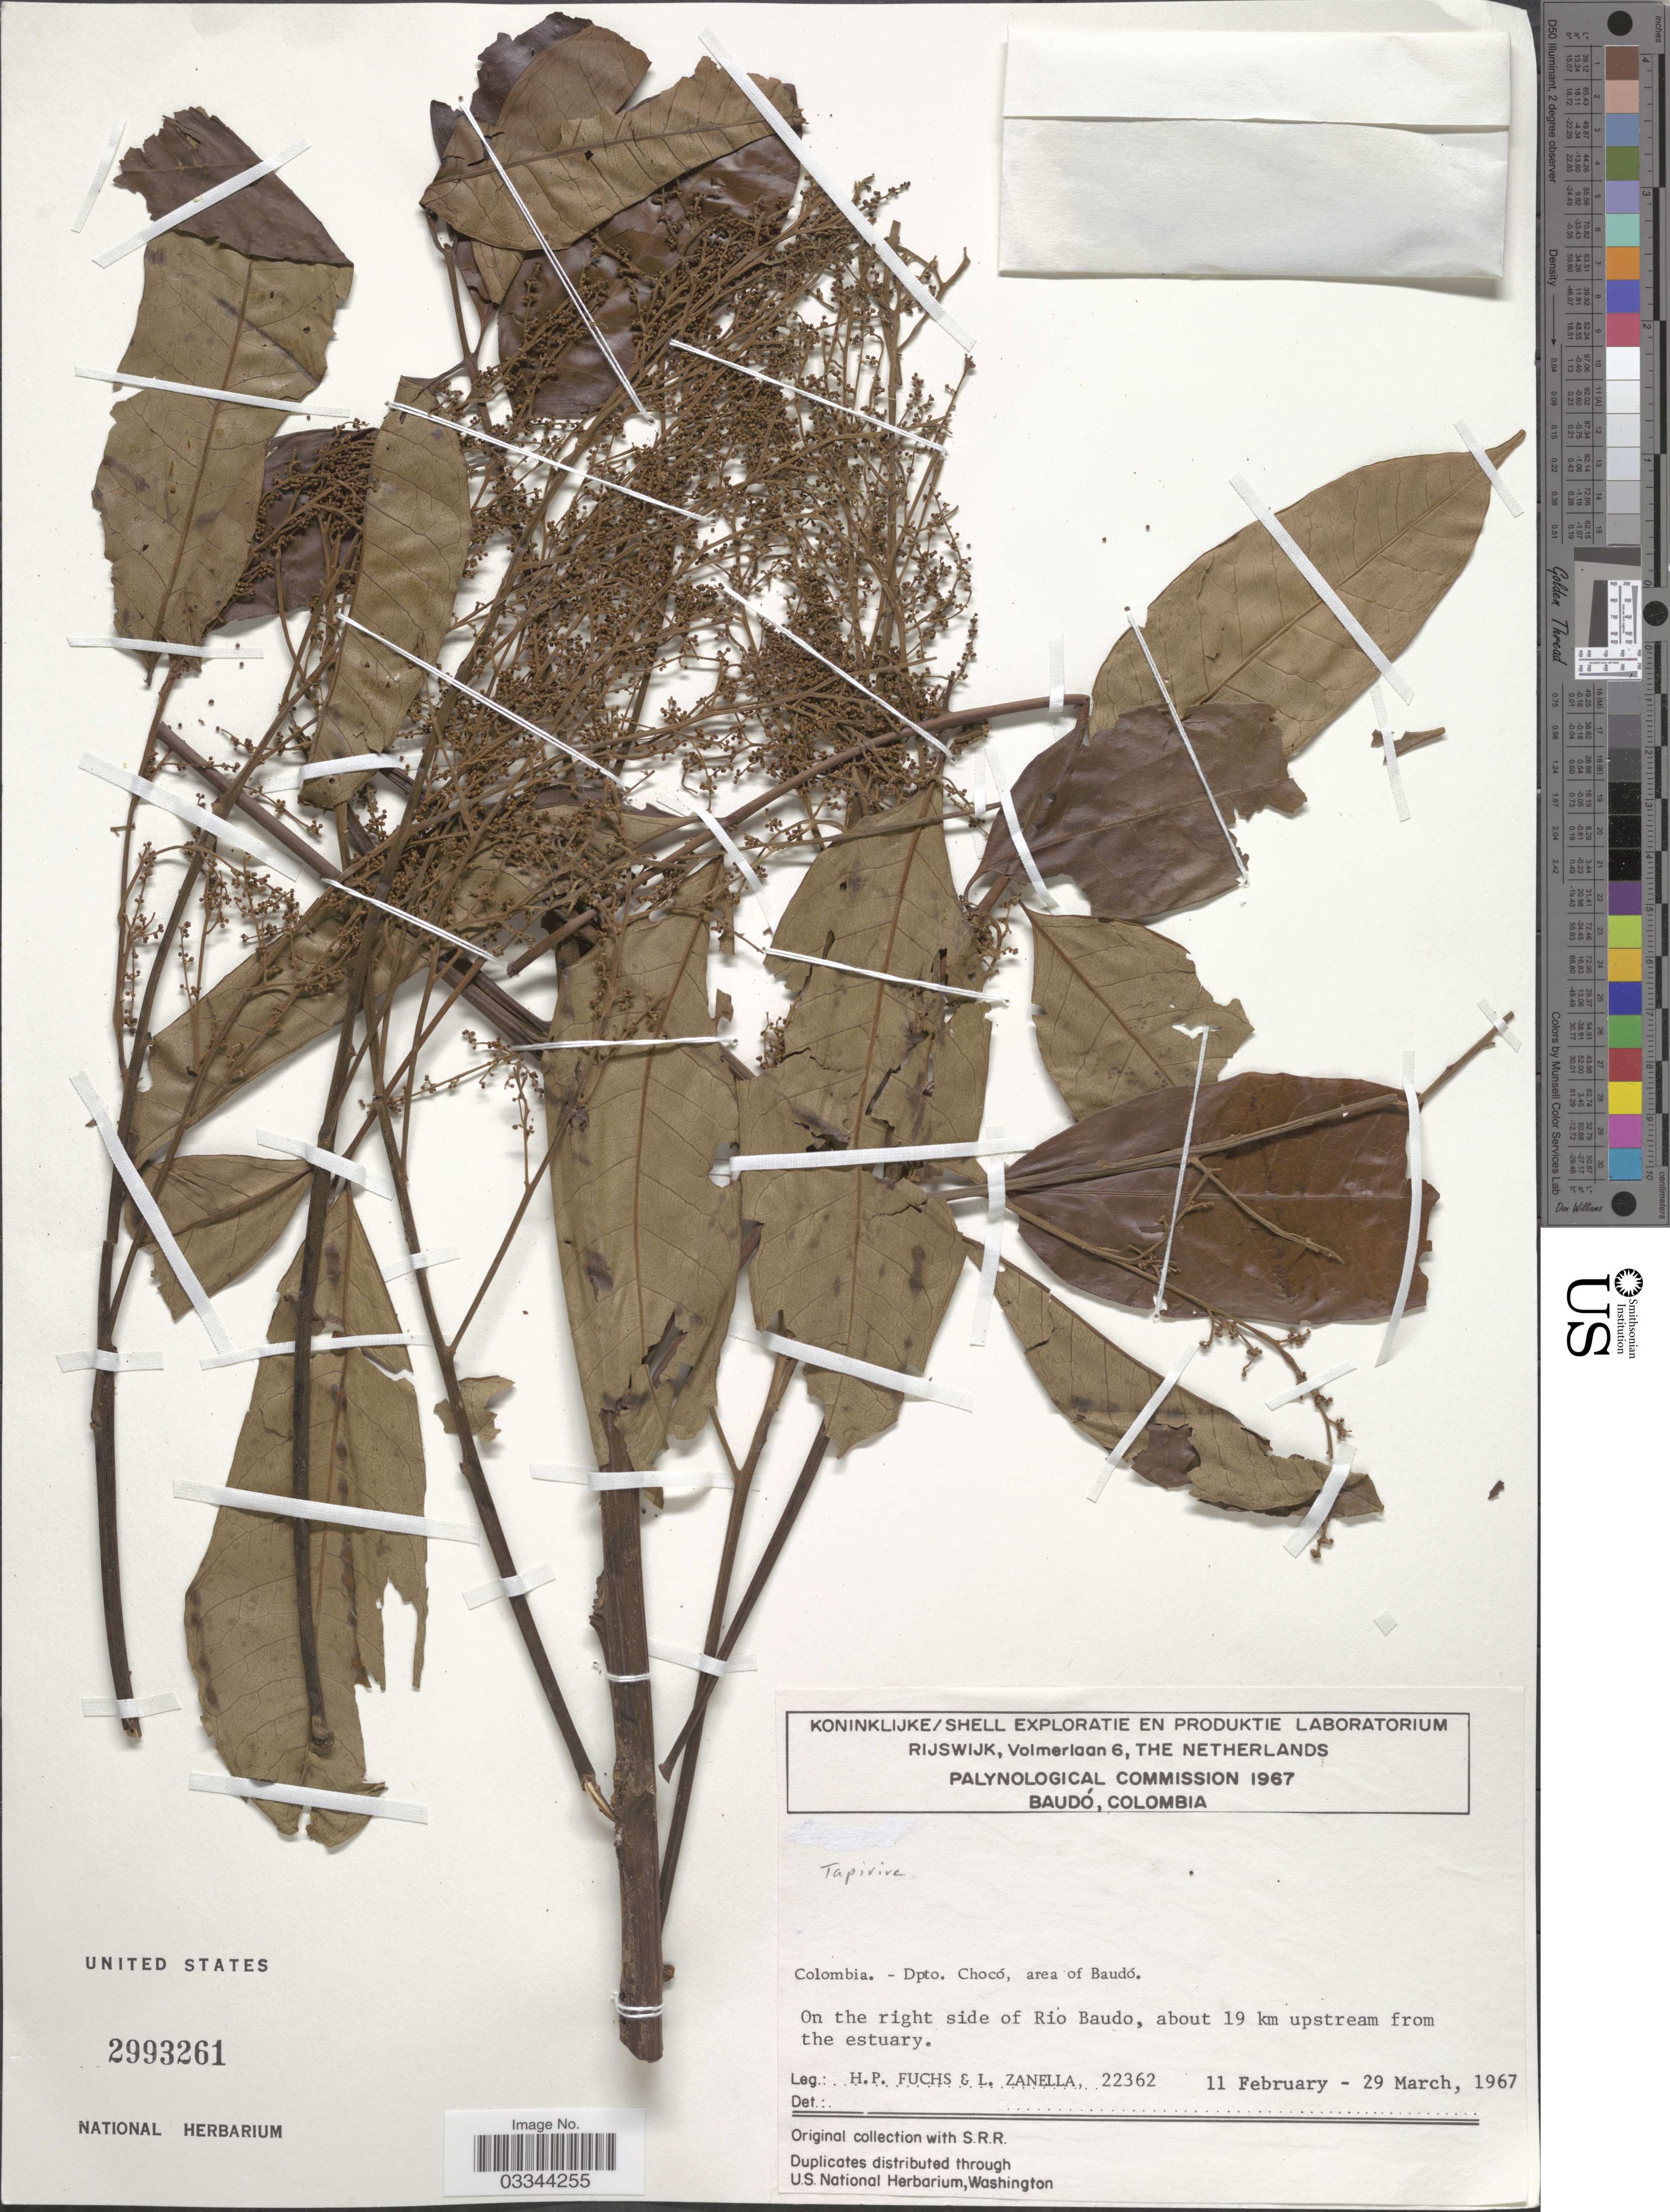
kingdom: Plantae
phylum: Tracheophyta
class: Magnoliopsida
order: Sapindales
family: Anacardiaceae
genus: Tapirira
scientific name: Tapirira sp.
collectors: H. P. Fuchs & L. Zanella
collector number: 22362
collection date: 1967-02-11/1967-03-29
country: Colombia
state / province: Chocó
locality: Dpto. Chocó, area of Baudó. On the right side of Rio Baudo, about 19 km upstream from the estuary.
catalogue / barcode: US 2993261